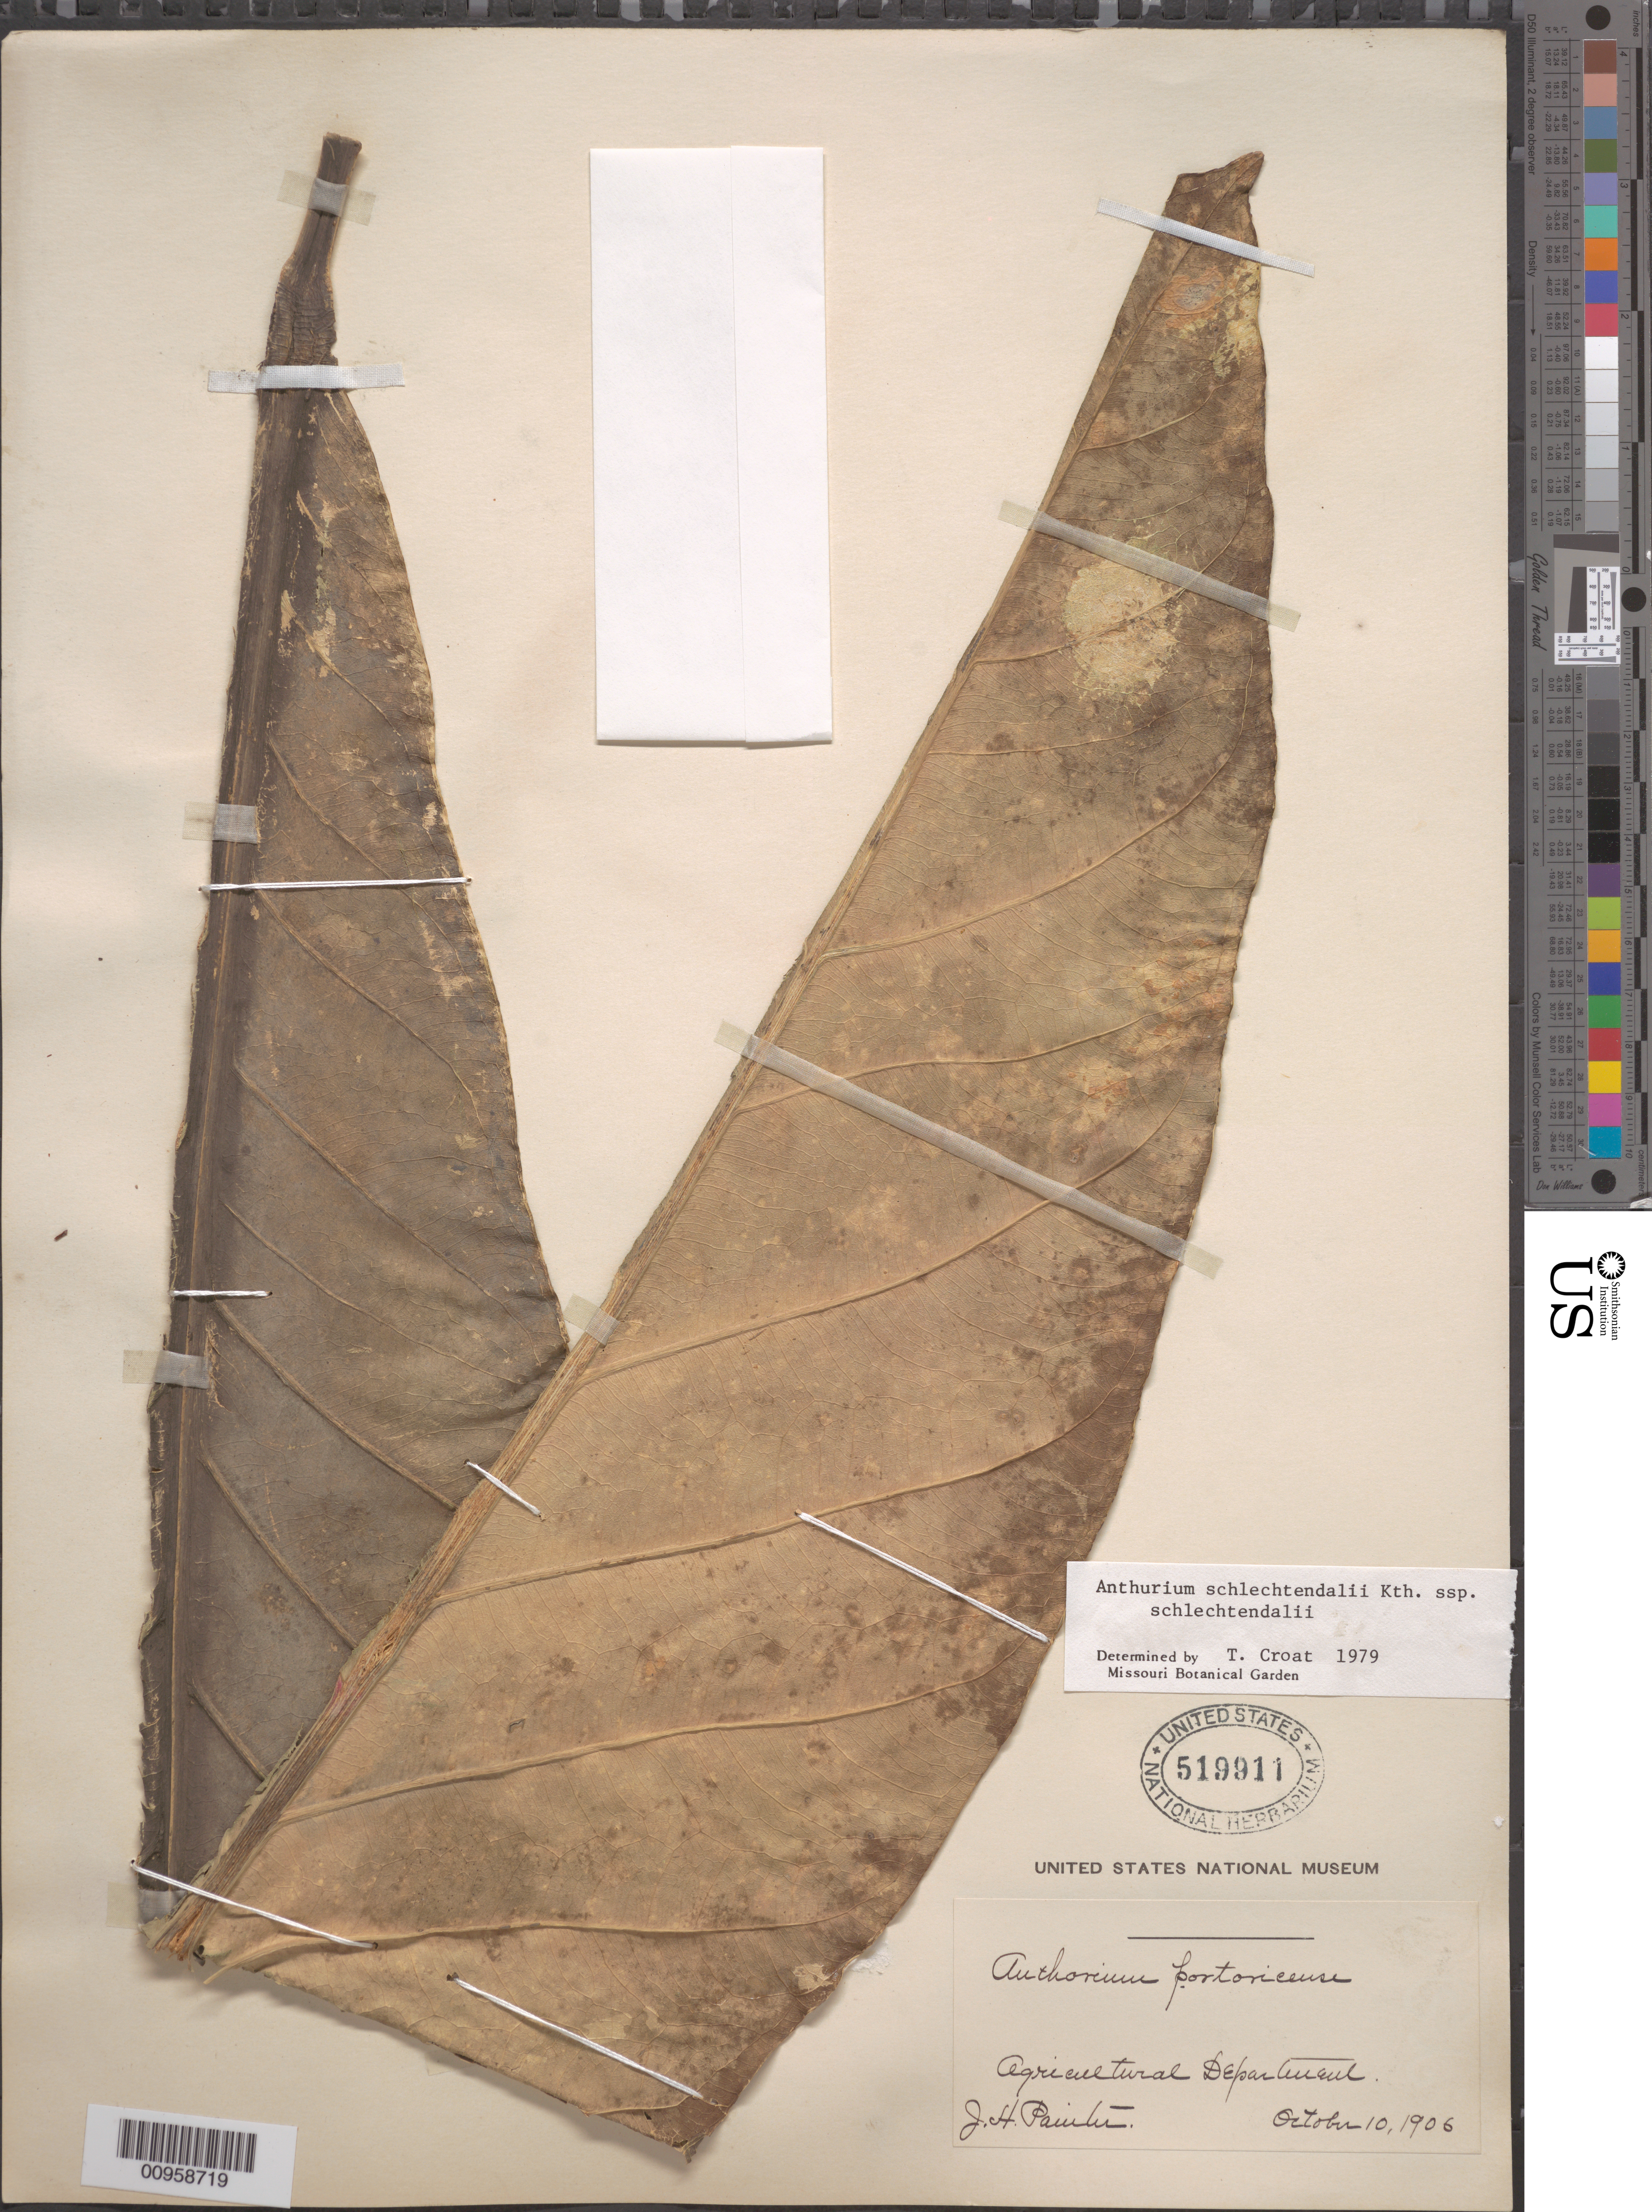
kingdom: Plantae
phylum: Tracheophyta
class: Liliopsida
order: Alismatales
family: Araceae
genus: Anthurium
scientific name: Anthurium schlechtendalii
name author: Kunth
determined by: Croat, Thomas B., Missouri Botanical Garden (MO)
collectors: J. H. Painter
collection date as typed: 10 Oct 1906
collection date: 1906-10-10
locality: Department of Agriculture.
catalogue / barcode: US 519911